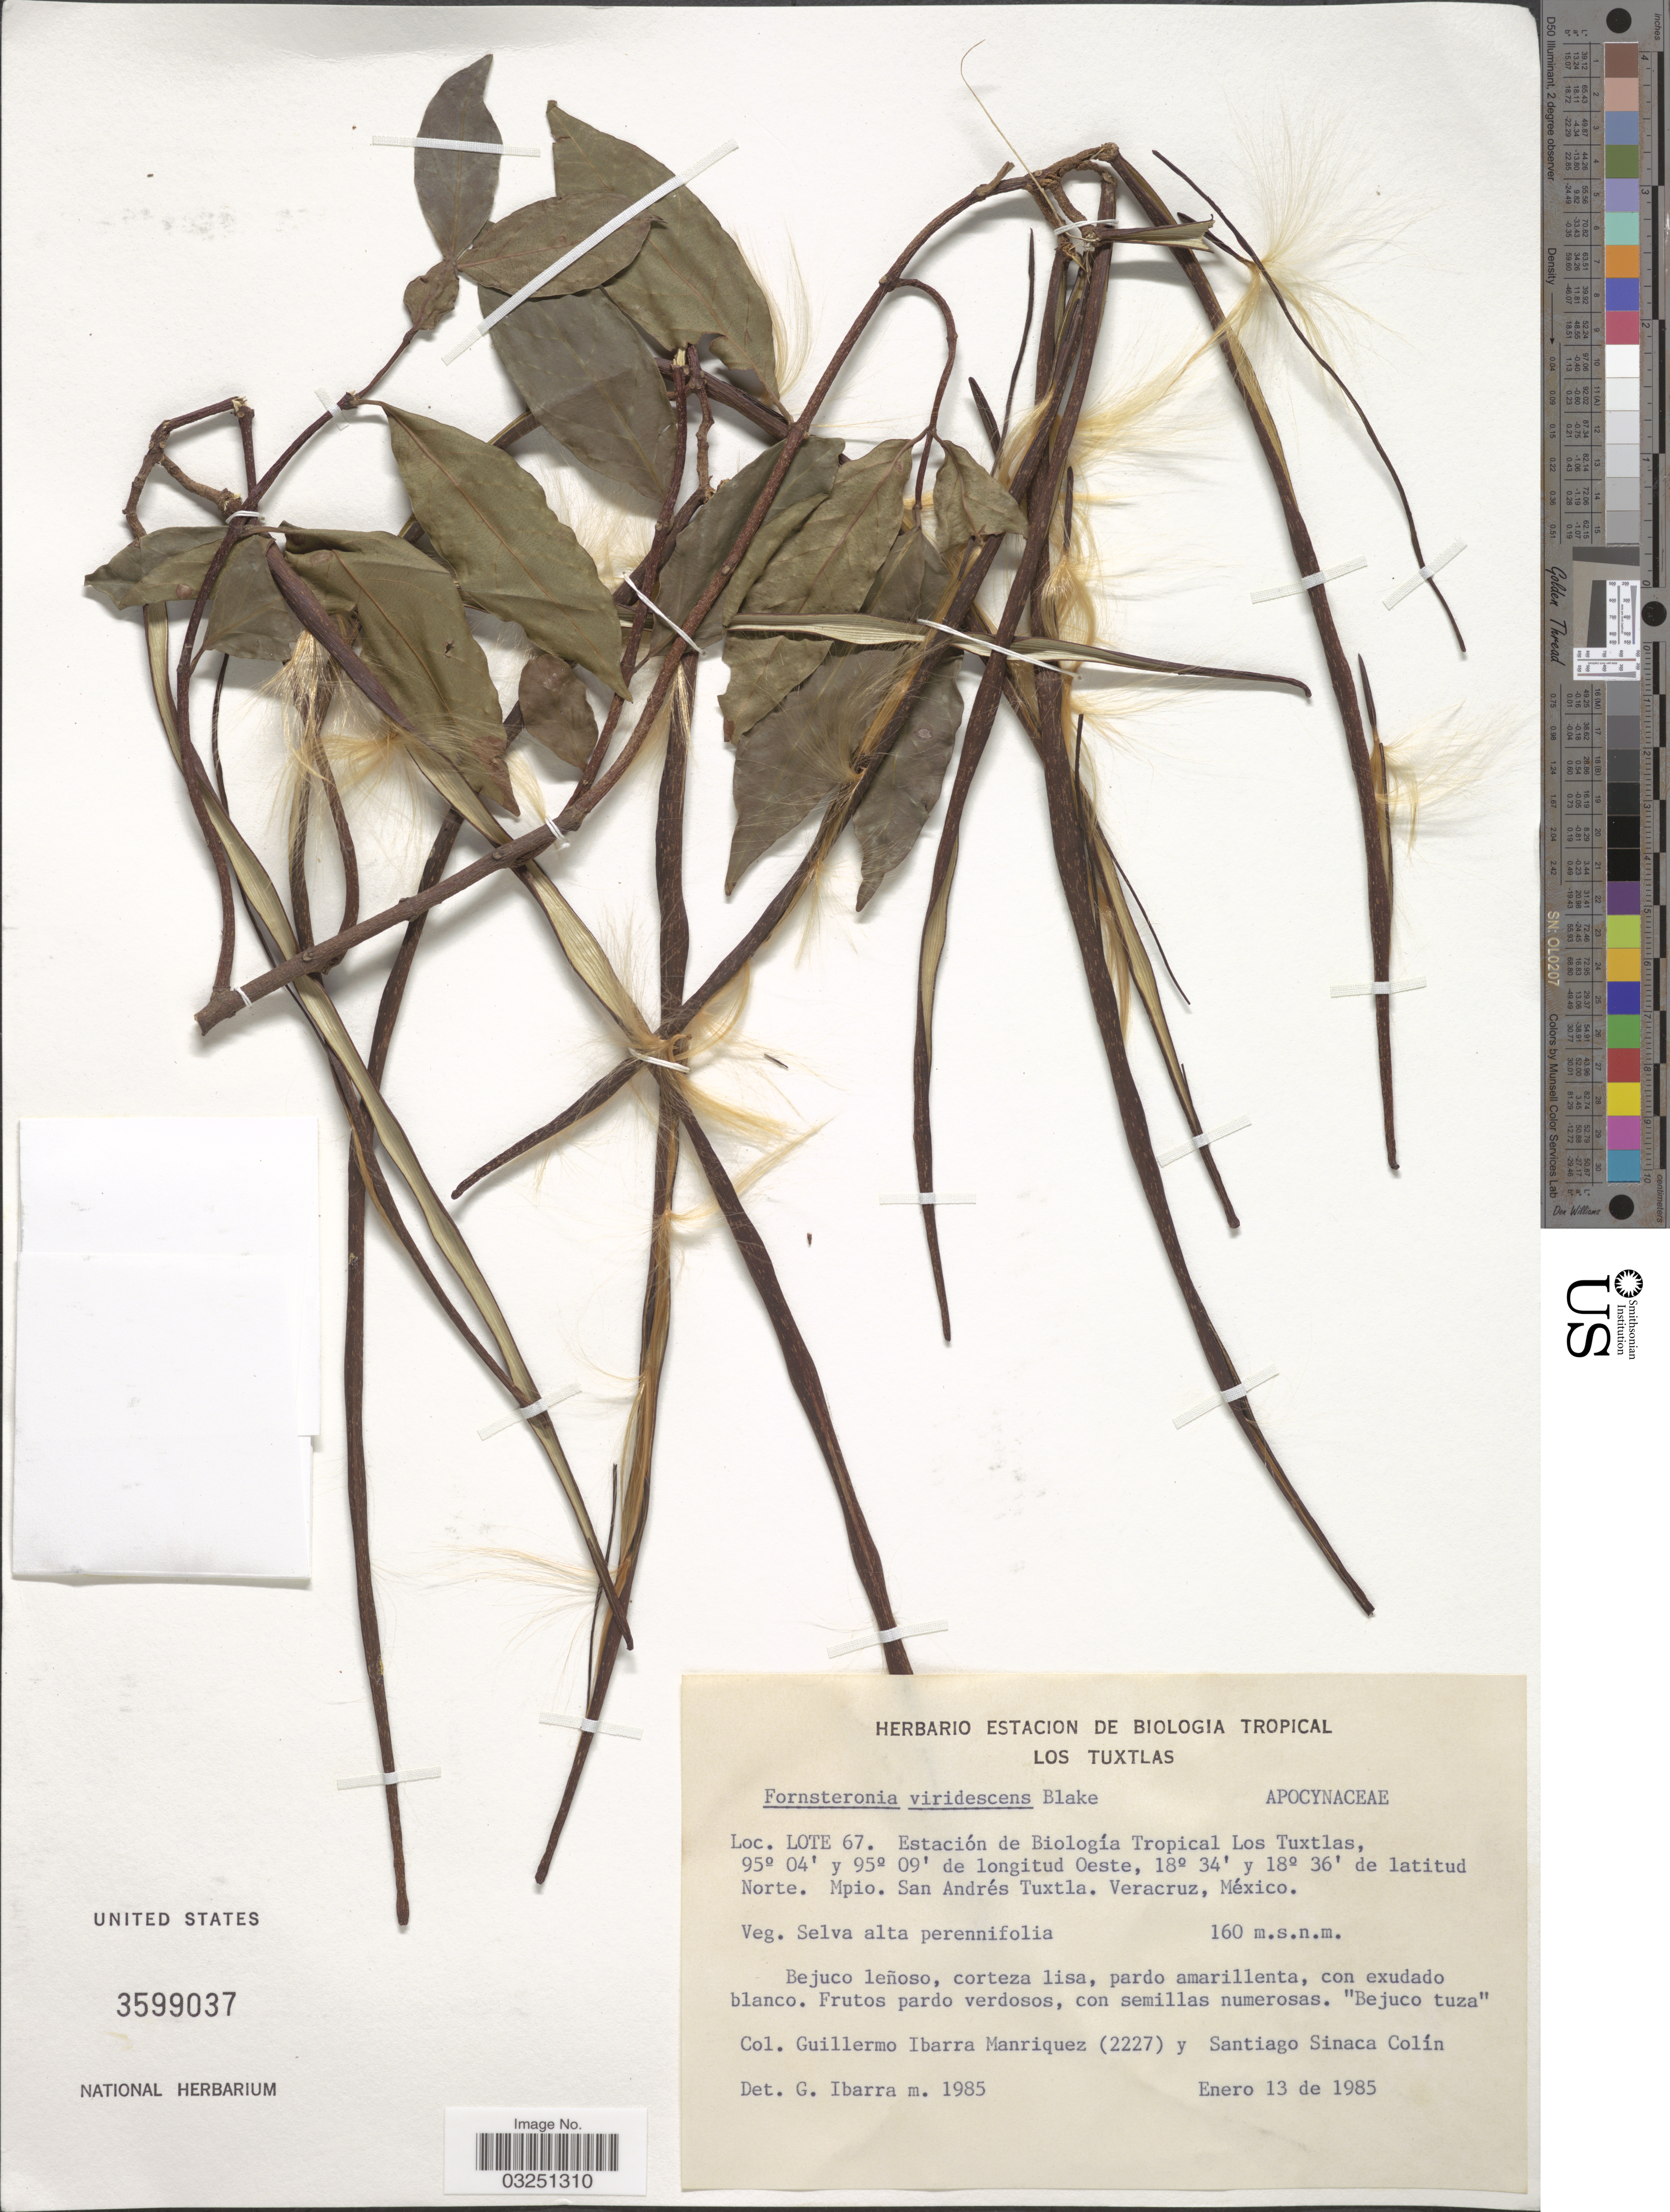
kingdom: Plantae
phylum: Tracheophyta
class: Magnoliopsida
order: Gentianales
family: Apocynaceae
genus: Forsteronia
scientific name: Forsteronia viridescens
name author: S.F. Blake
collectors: G. Manriquez & S. Sinaca-Colin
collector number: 2227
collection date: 1985-01-13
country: Mexico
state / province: Veracruz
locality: Lote 67. Estacu;on de Biología Tropical Los Tuxtlas. Mpio. San Andrés Tuxtla, Veracruz.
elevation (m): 160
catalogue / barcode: US 3599037